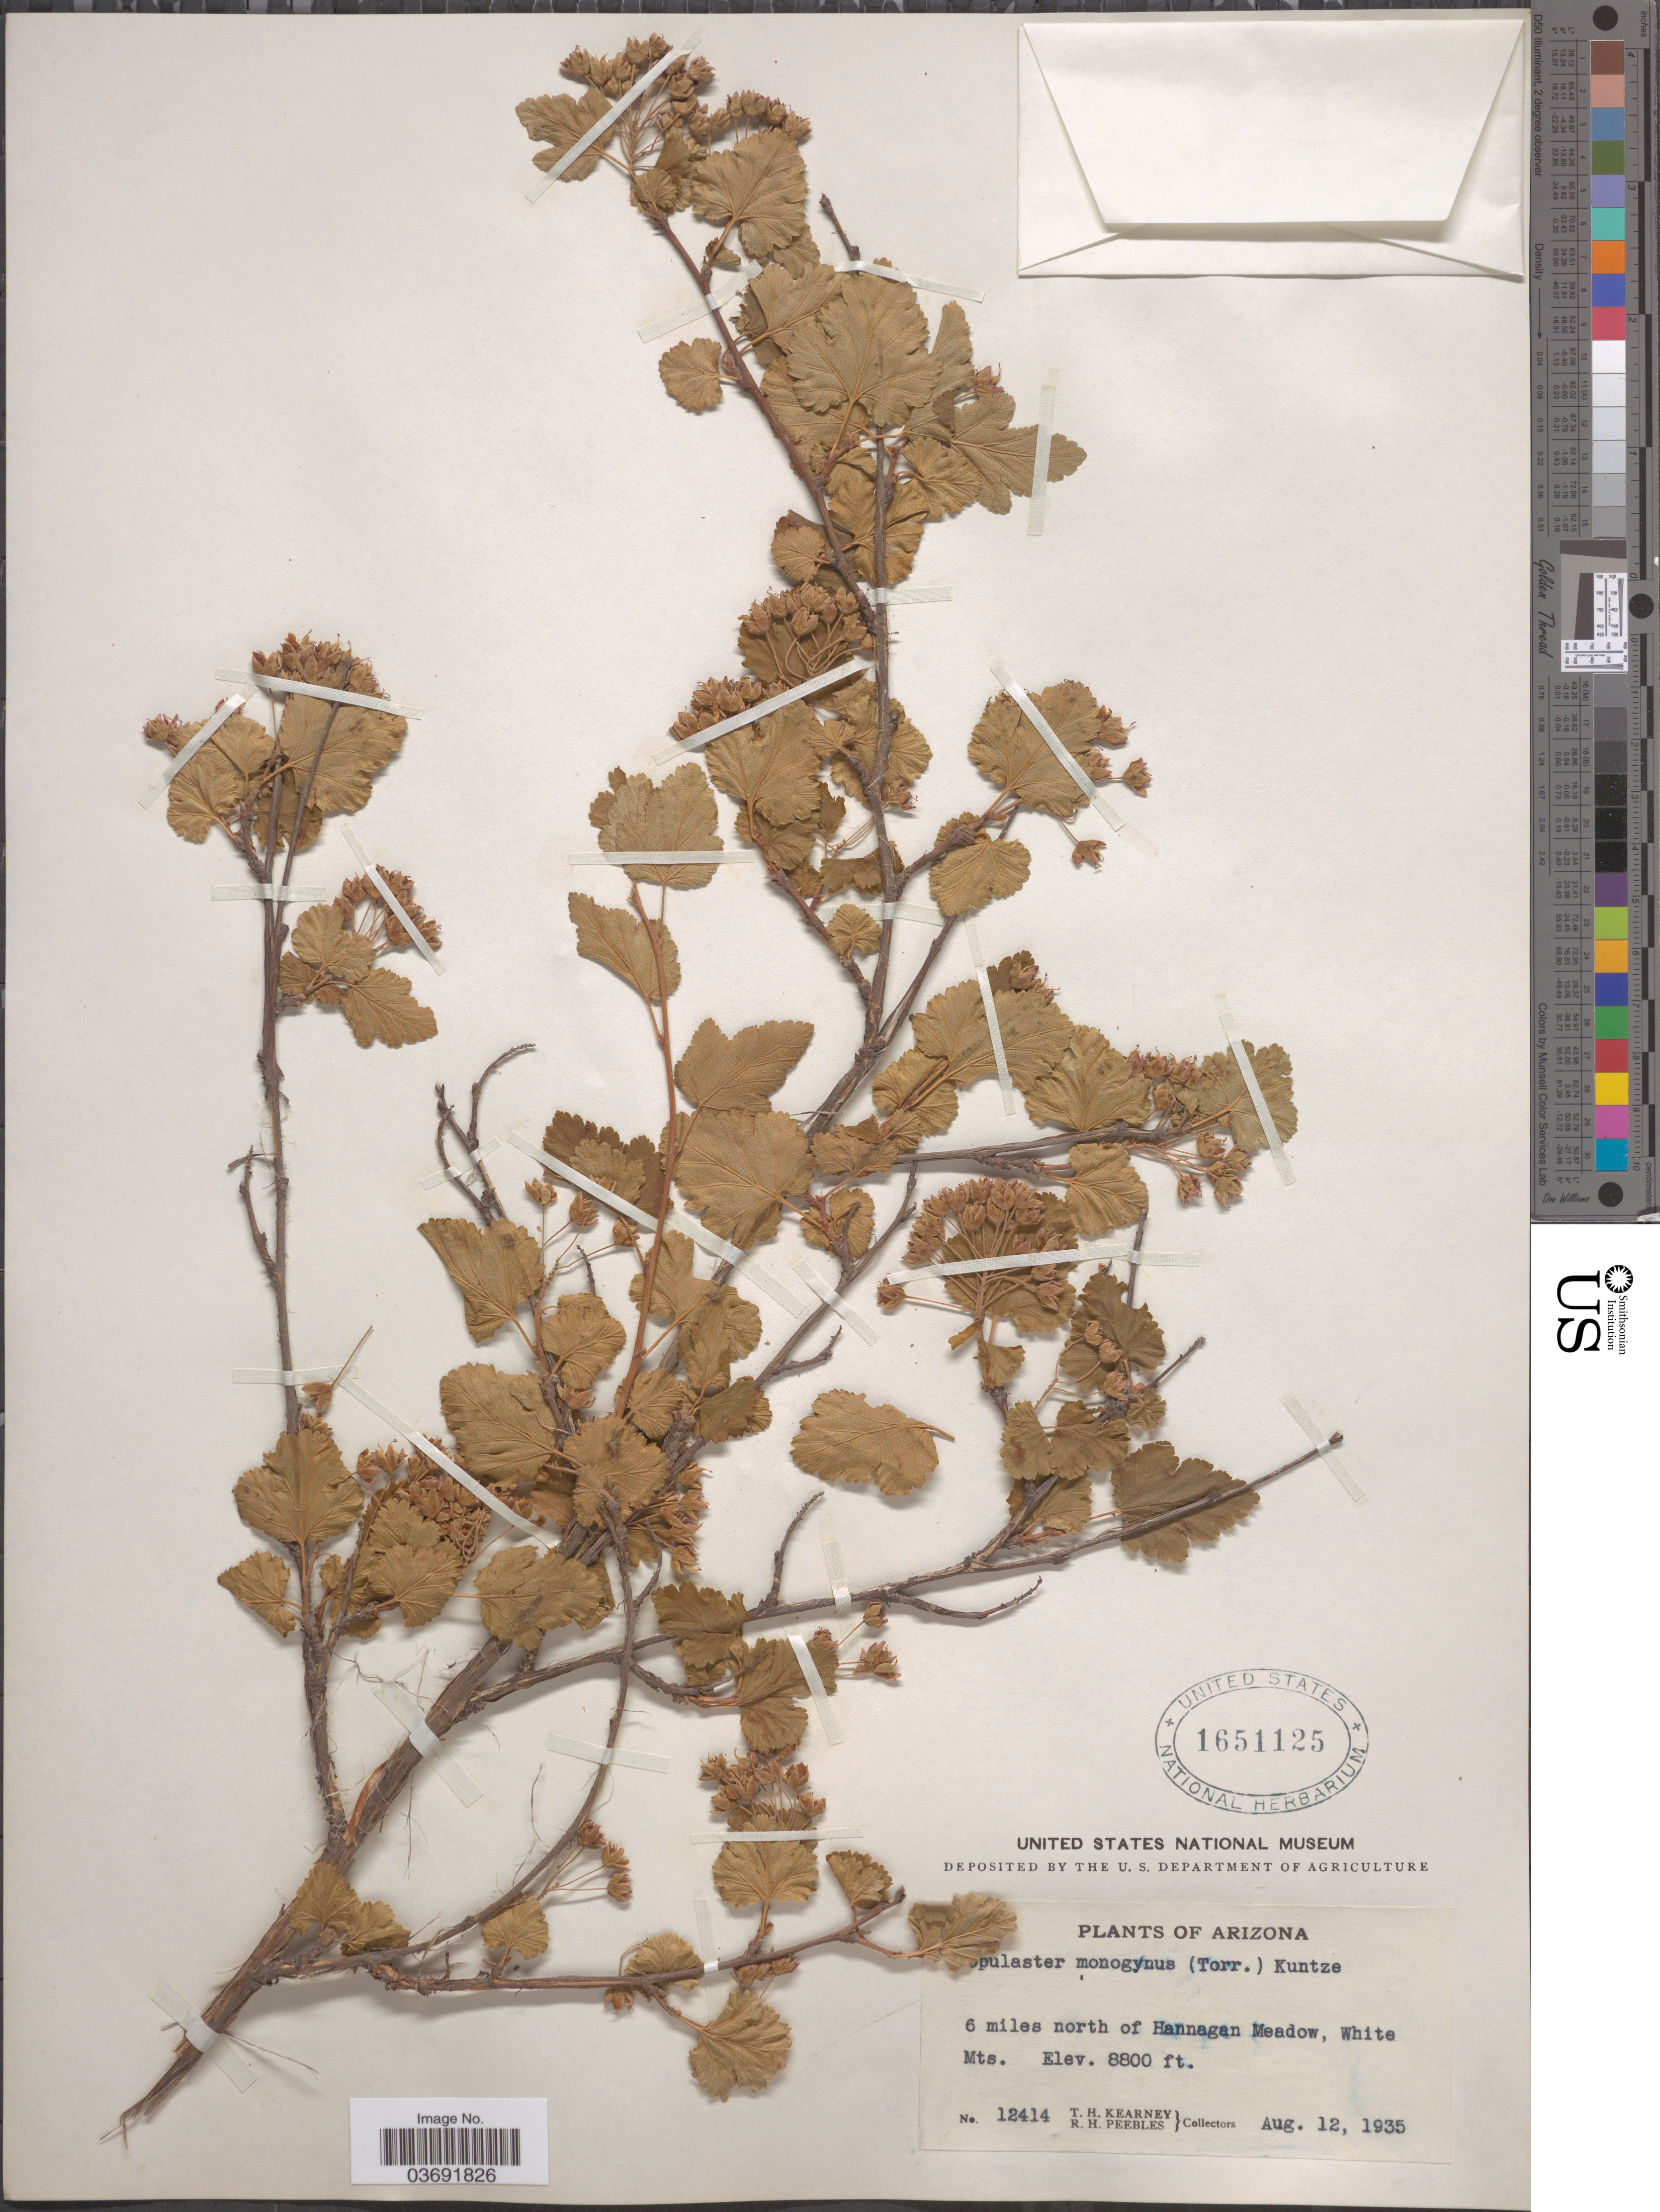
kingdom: Plantae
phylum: Tracheophyta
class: Magnoliopsida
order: Rosales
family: Rosaceae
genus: Physocarpus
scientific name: Physocarpus monogynus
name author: (Torr.) J.M. Coult.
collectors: T. H. Kearney & R. H. Peebles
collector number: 12414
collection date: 1935-08-12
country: United States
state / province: Arizona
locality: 6 miles north of Hannagan Meadow, White Mts.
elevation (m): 2682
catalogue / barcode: US 1651125